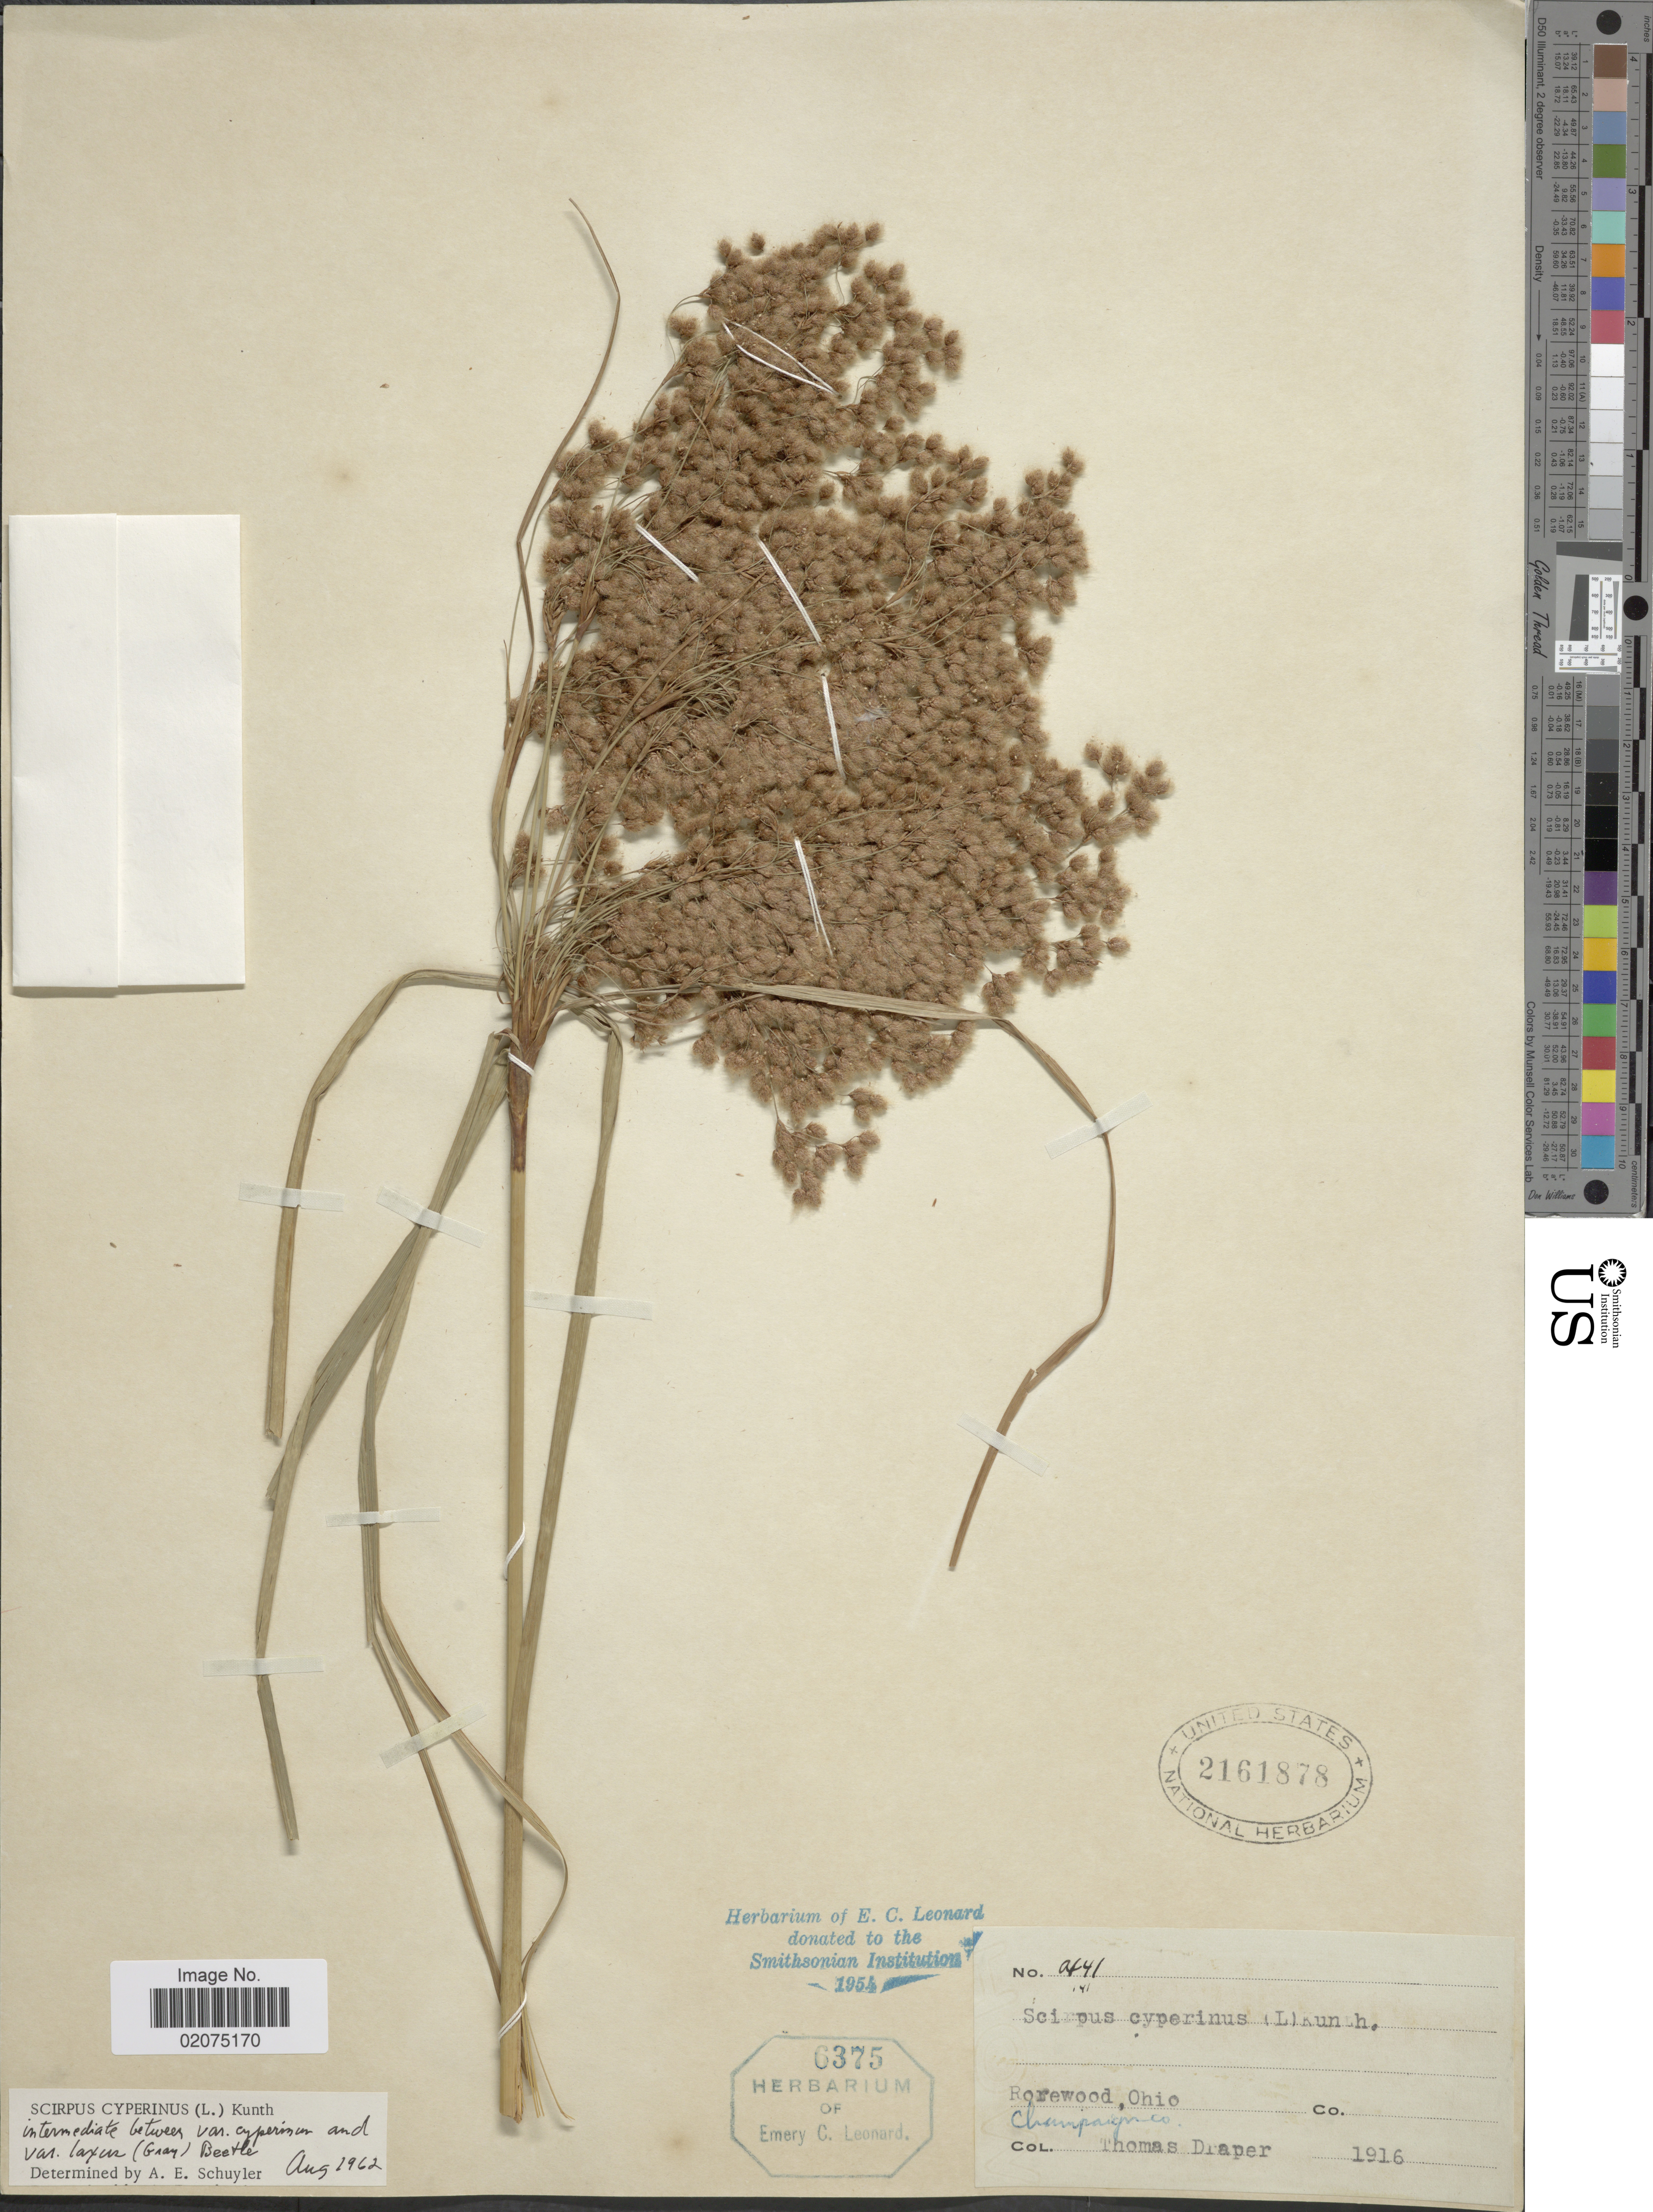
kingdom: Plantae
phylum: Tracheophyta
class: Liliopsida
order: Poales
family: Cyperaceae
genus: Scirpus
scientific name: Scirpus cyperinus (L.) Kunth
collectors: T. Draper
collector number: a141*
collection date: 1916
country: United States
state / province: Ohio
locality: Rorewood, Champaign Co.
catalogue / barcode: US 2161878